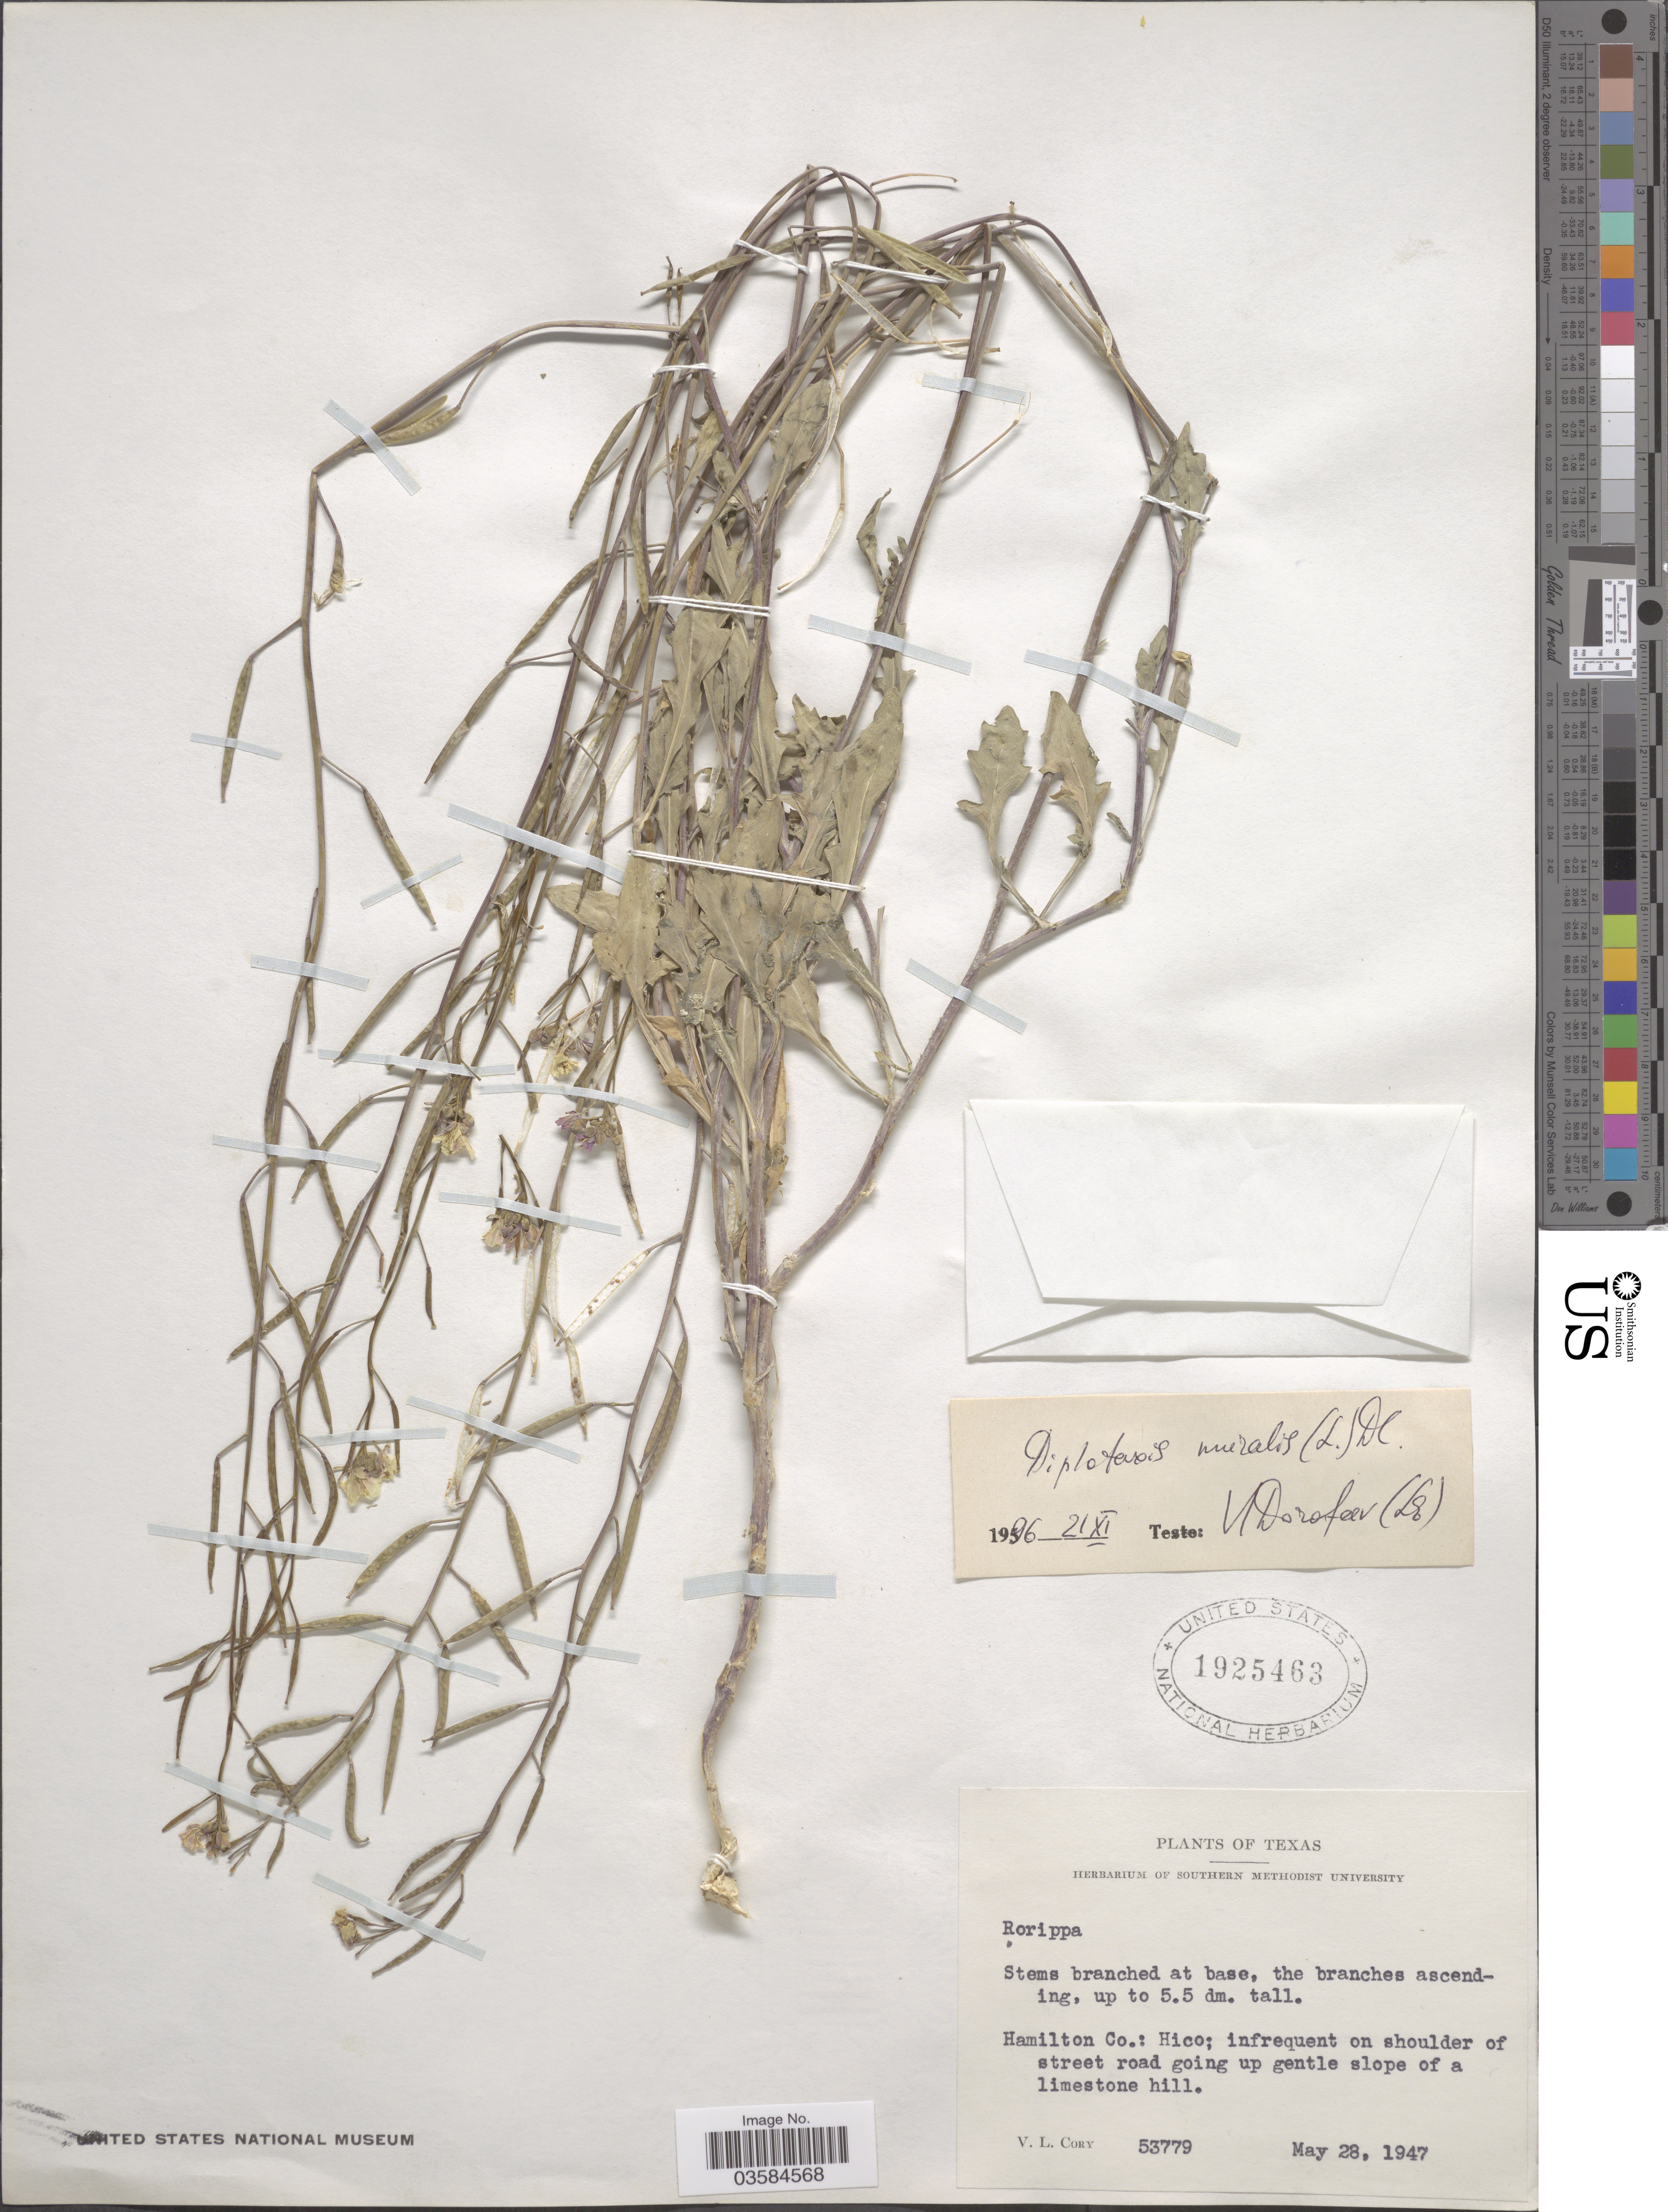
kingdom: Plantae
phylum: Tracheophyta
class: Magnoliopsida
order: Brassicales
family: Brassicaceae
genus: Diplotaxis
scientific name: Diplotaxis muralis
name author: (L.) DC.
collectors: V. Cory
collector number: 53779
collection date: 1947-05-28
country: United States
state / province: Texas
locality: Hamilton Co.: Hico.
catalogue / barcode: US 1925463